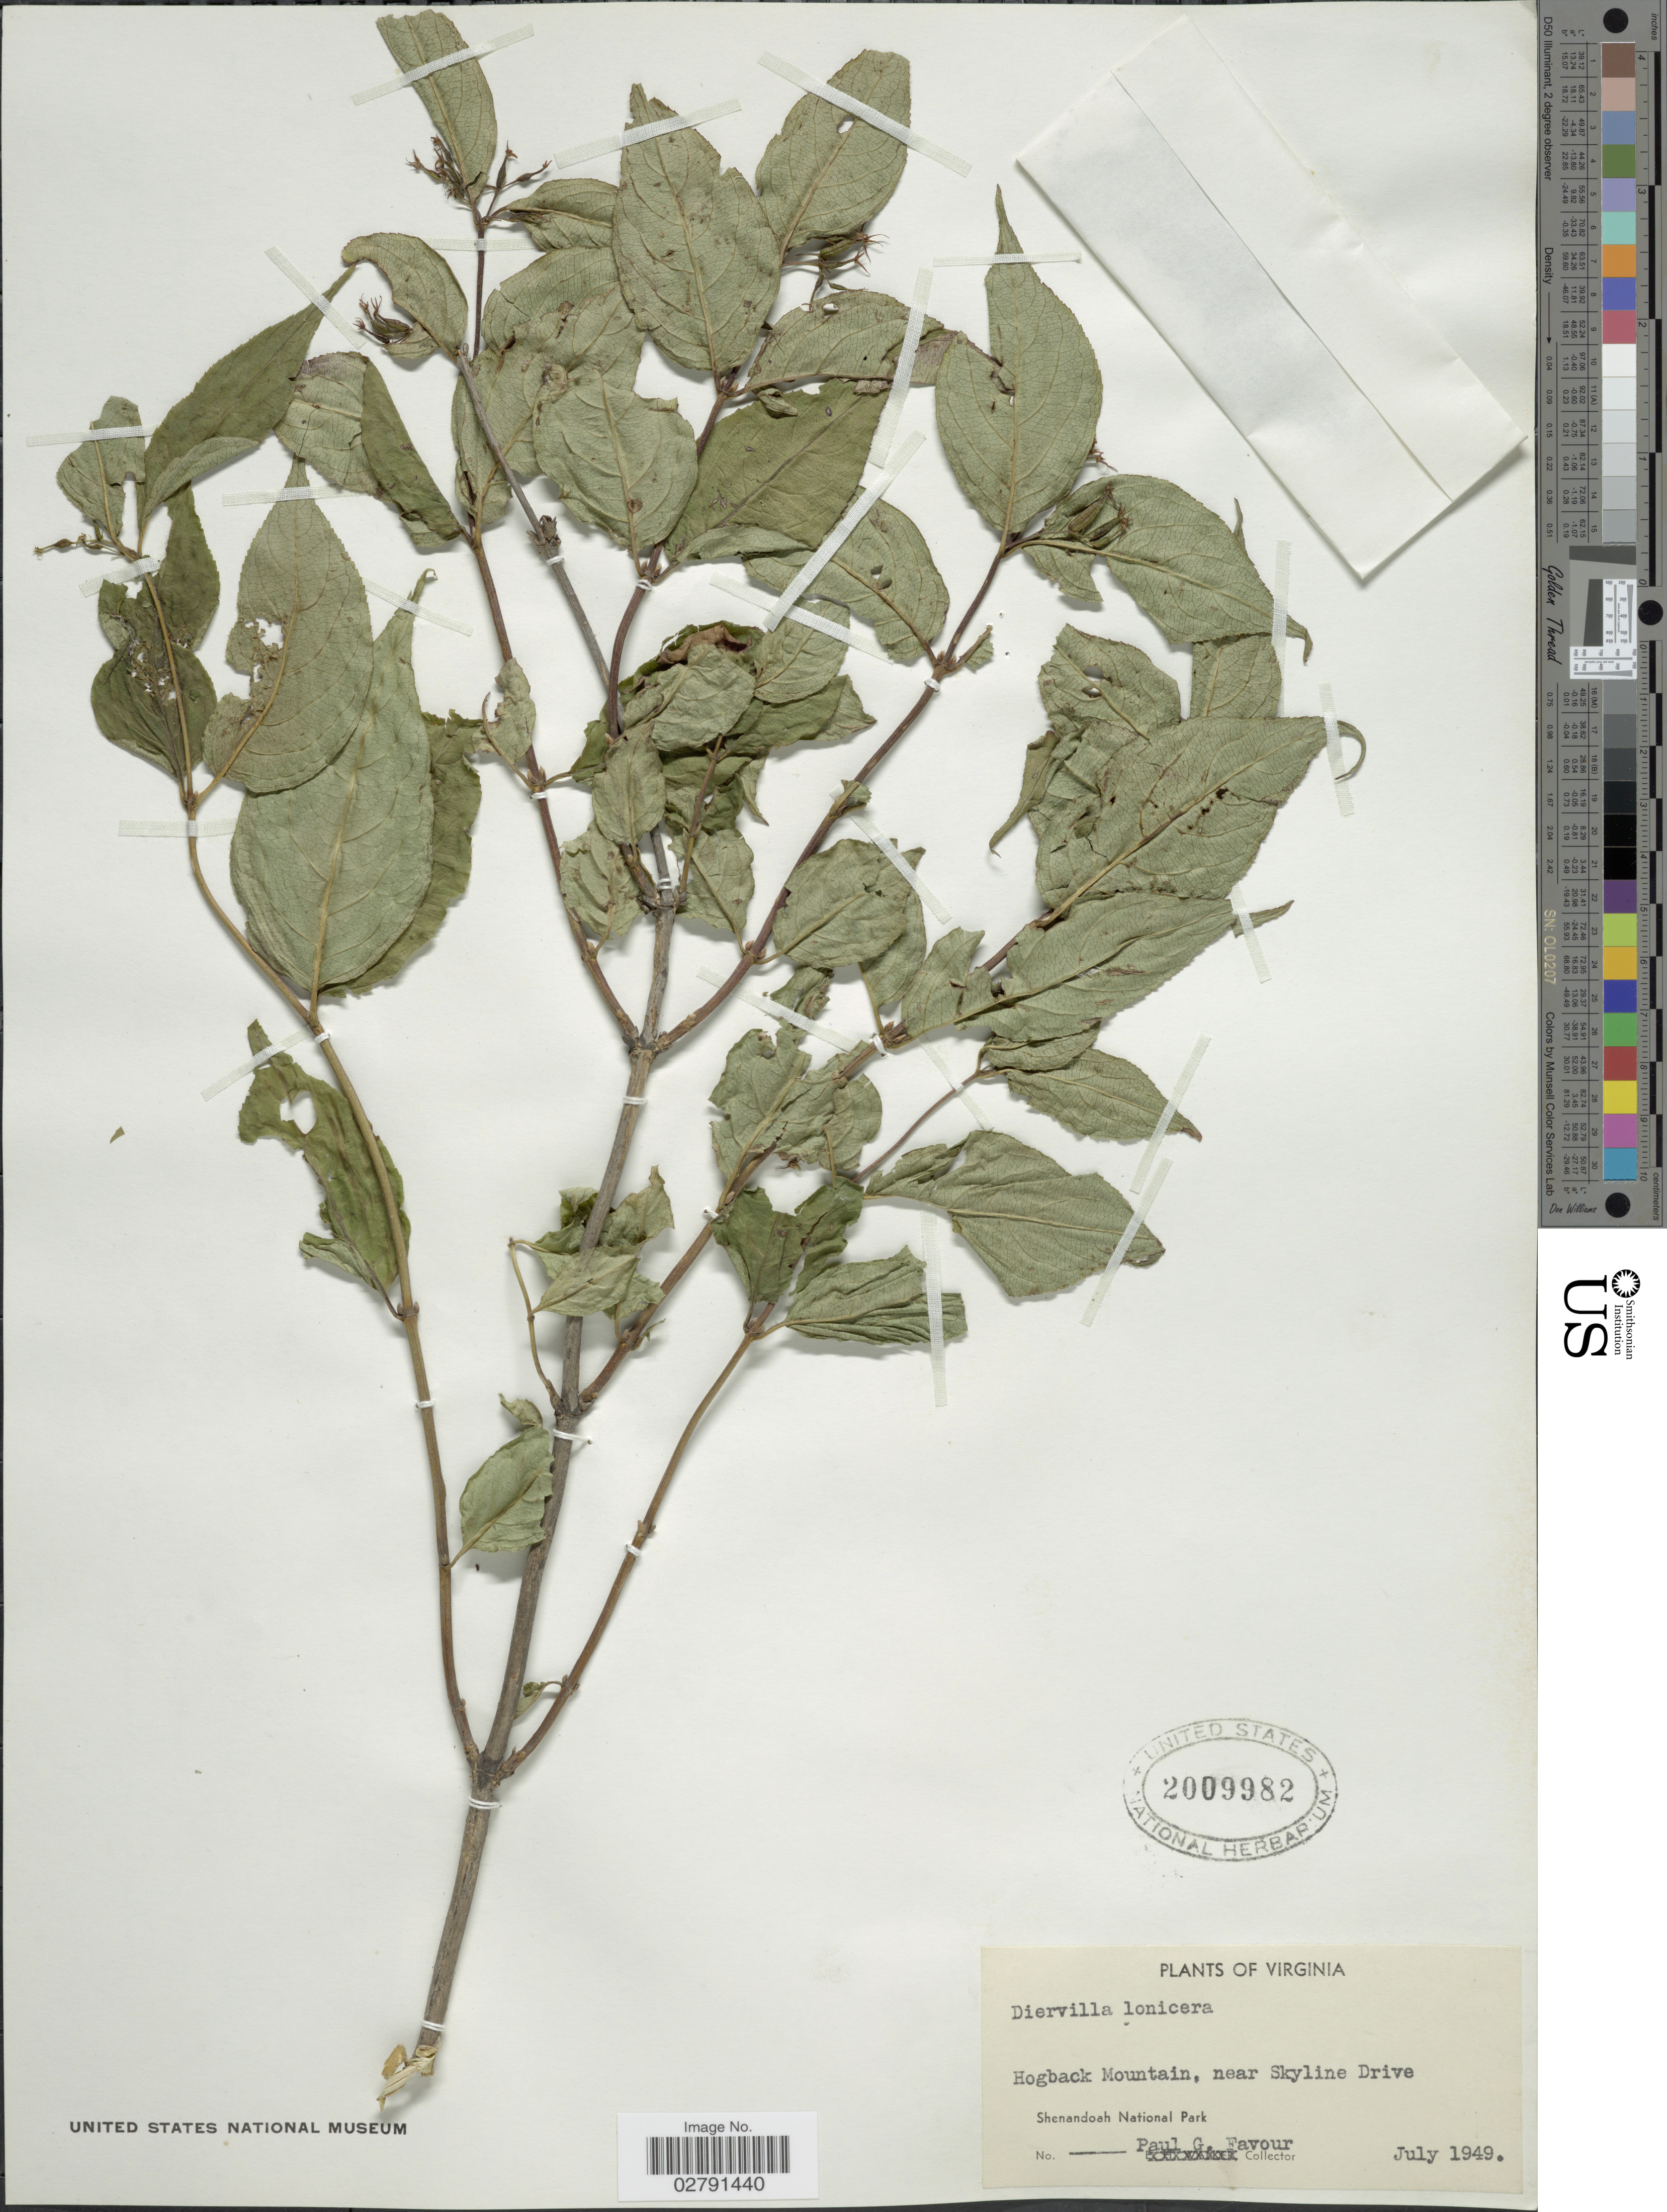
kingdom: Plantae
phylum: Tracheophyta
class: Magnoliopsida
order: Dipsacales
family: Caprifoliaceae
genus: Diervilla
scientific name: Diervilla lonicera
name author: Mill.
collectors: P. Favour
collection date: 1949-07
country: United States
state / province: Virginia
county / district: Warren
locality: Hogback Mountain, near Skyline Drive, Shenandoah National Park.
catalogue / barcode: US 2009982